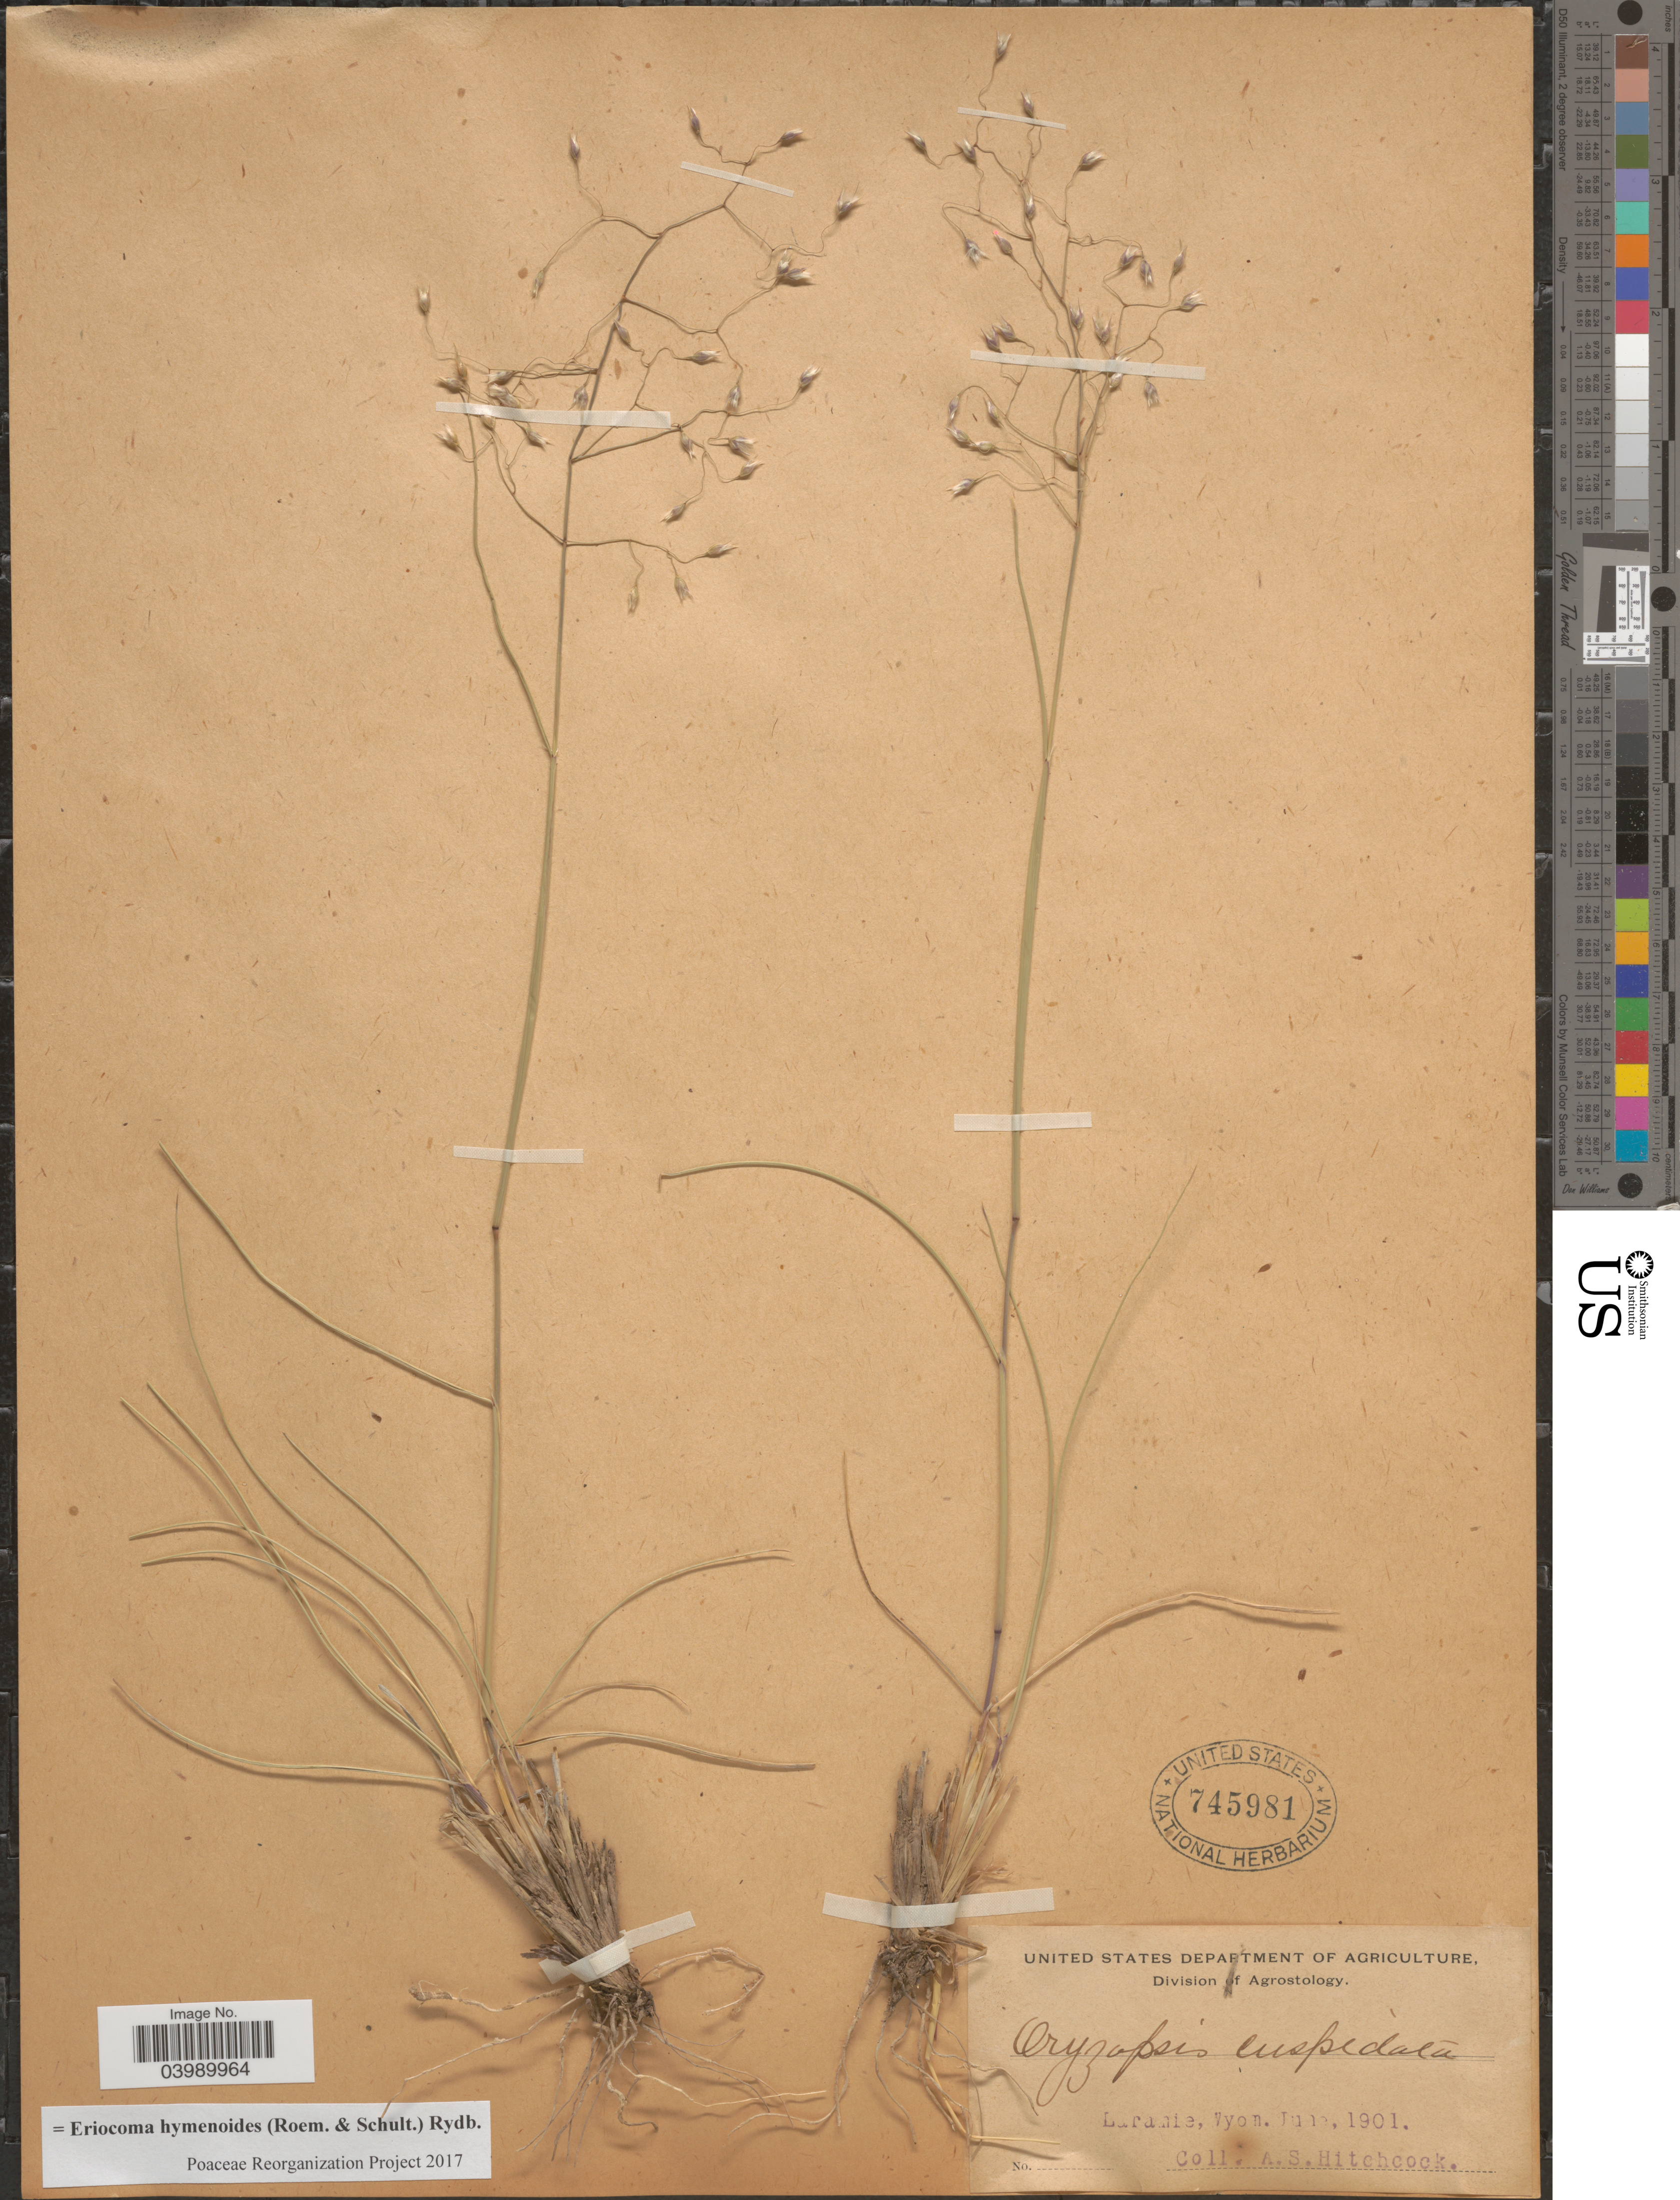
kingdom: Plantae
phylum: Tracheophyta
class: Liliopsida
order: Poales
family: Poaceae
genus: Eriocoma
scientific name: Eriocoma hymenoides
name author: (Roem. & Schult.) Rydb.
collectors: A. S. Hitchcock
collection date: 1901-06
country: United States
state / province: Wyoming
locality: Laramie.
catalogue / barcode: US 745981